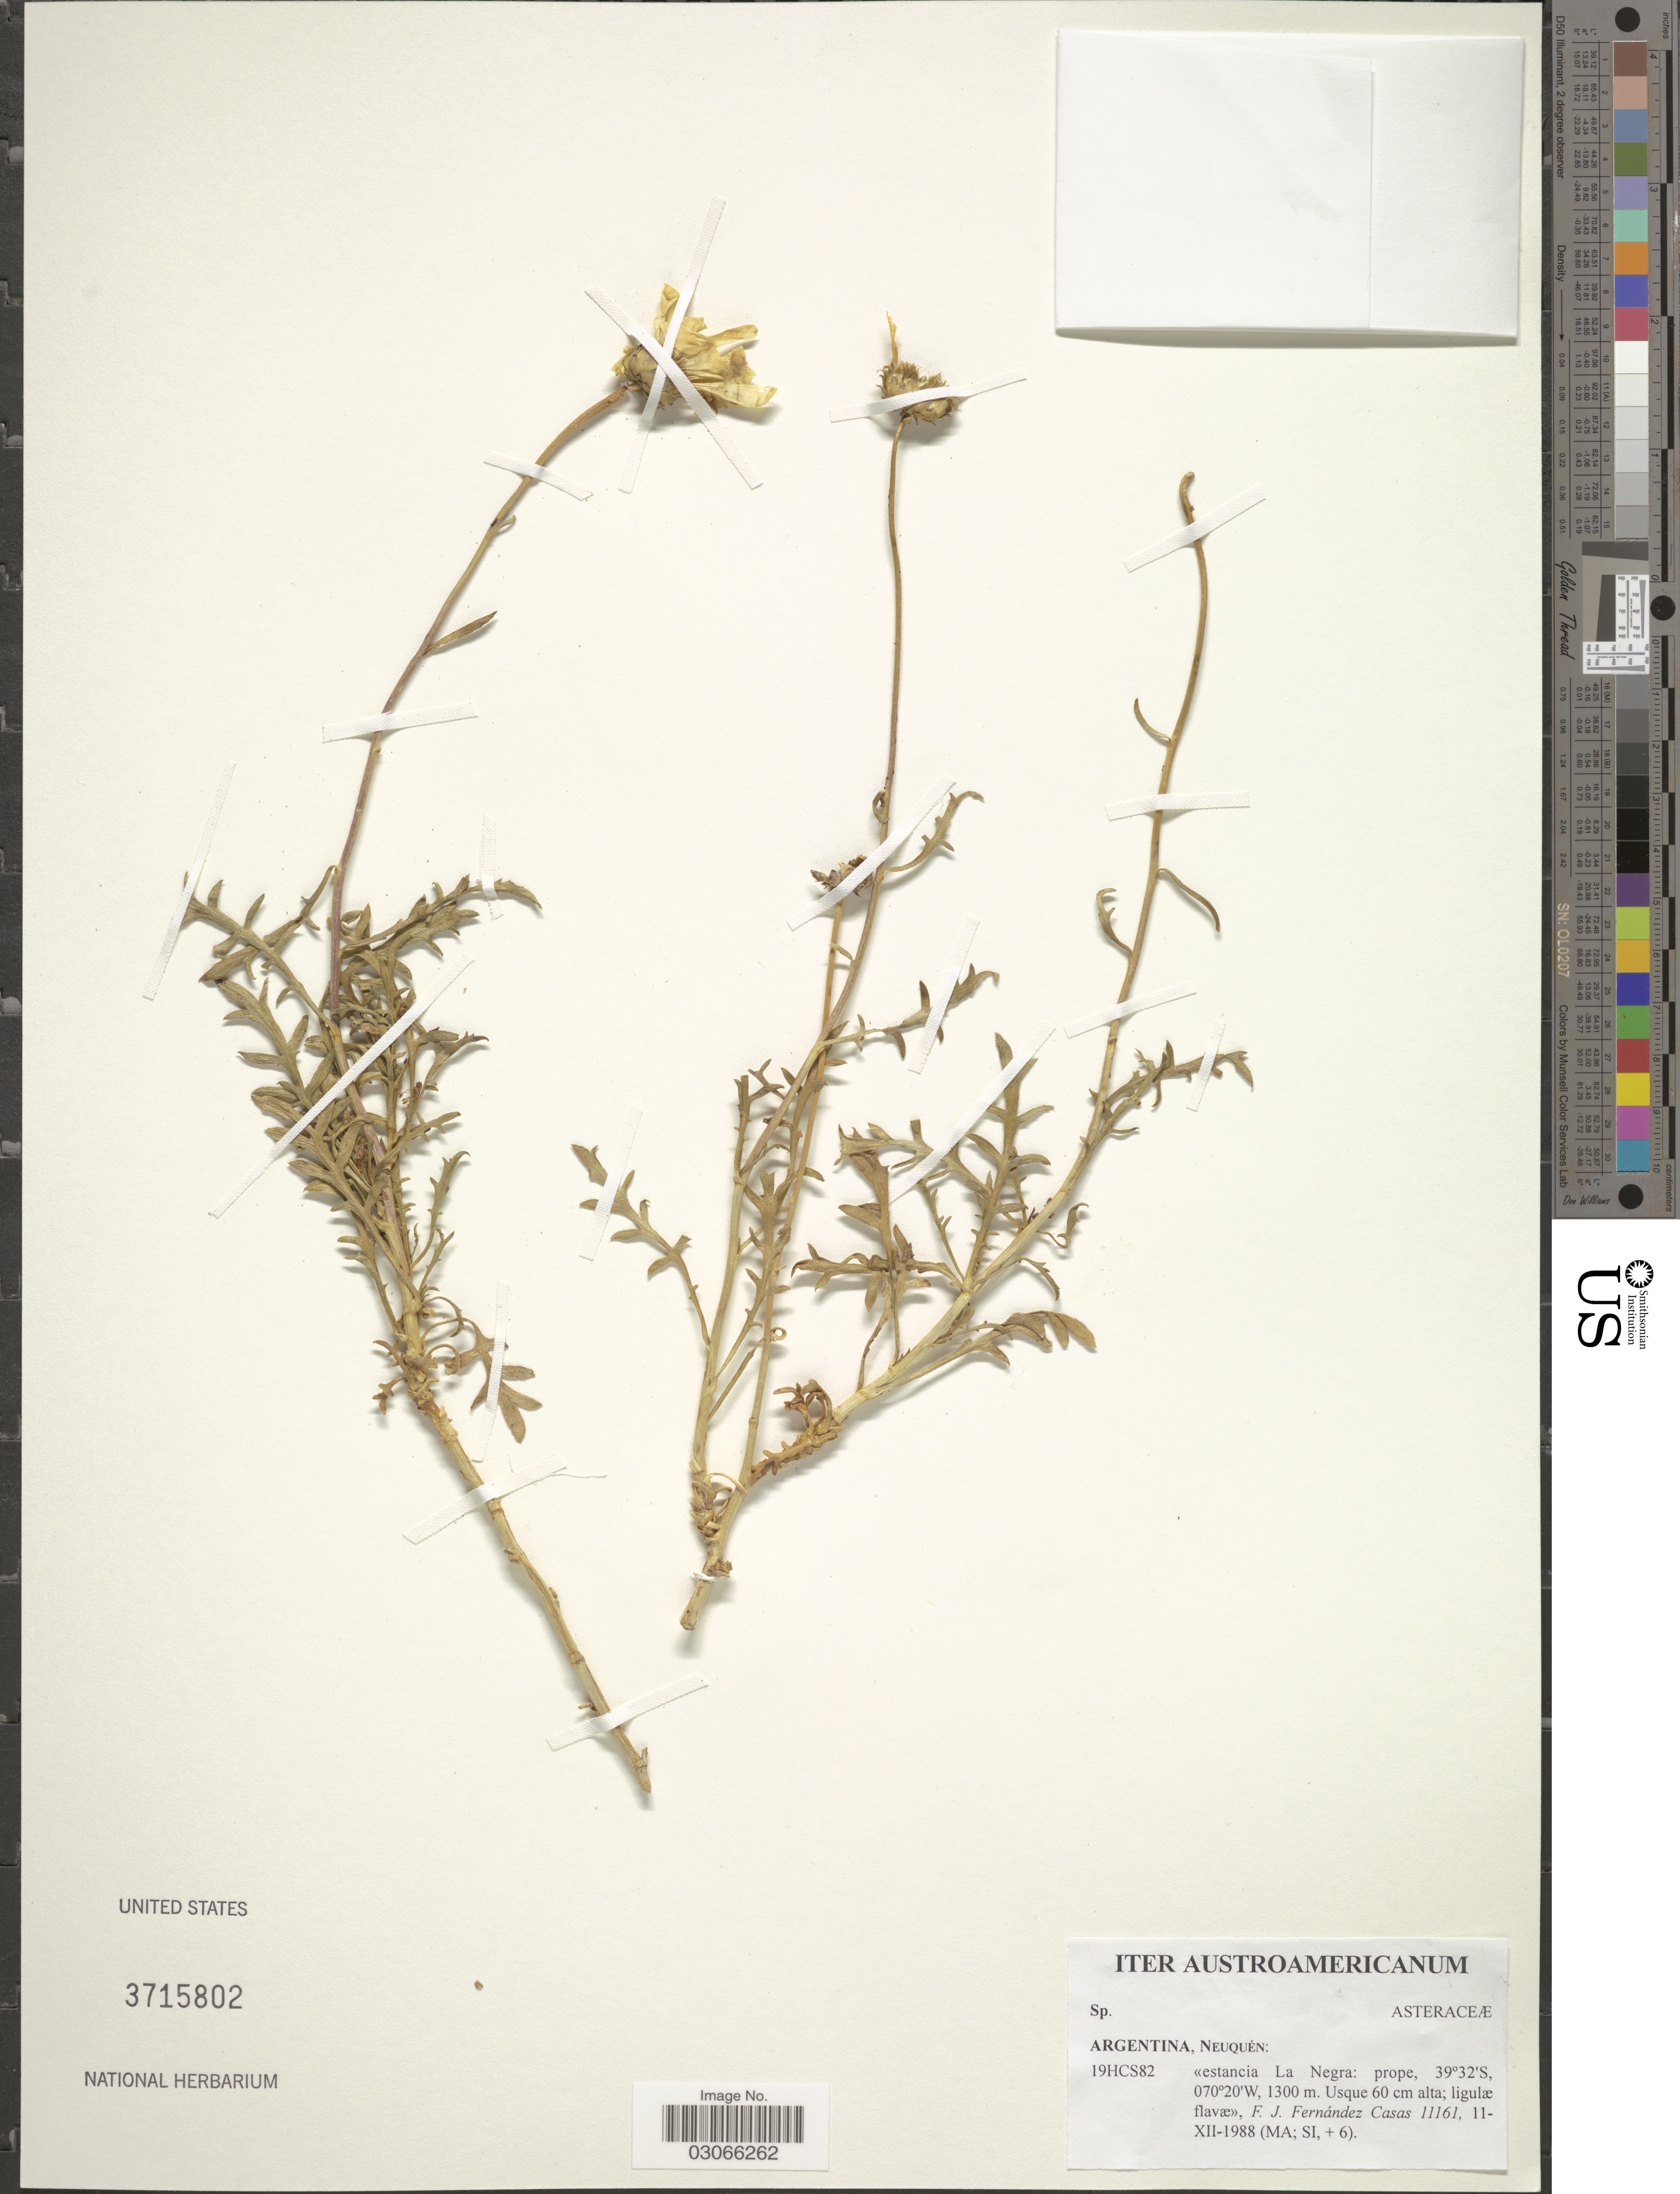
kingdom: Plantae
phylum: Tracheophyta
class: Magnoliopsida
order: Asterales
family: Asteraceae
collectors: F. Fernández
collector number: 11161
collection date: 1988-12-11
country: Argentina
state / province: Neuquen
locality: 19HCS82. [unsure placement] <<estancia La Negra>>.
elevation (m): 1300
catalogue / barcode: US 3715802